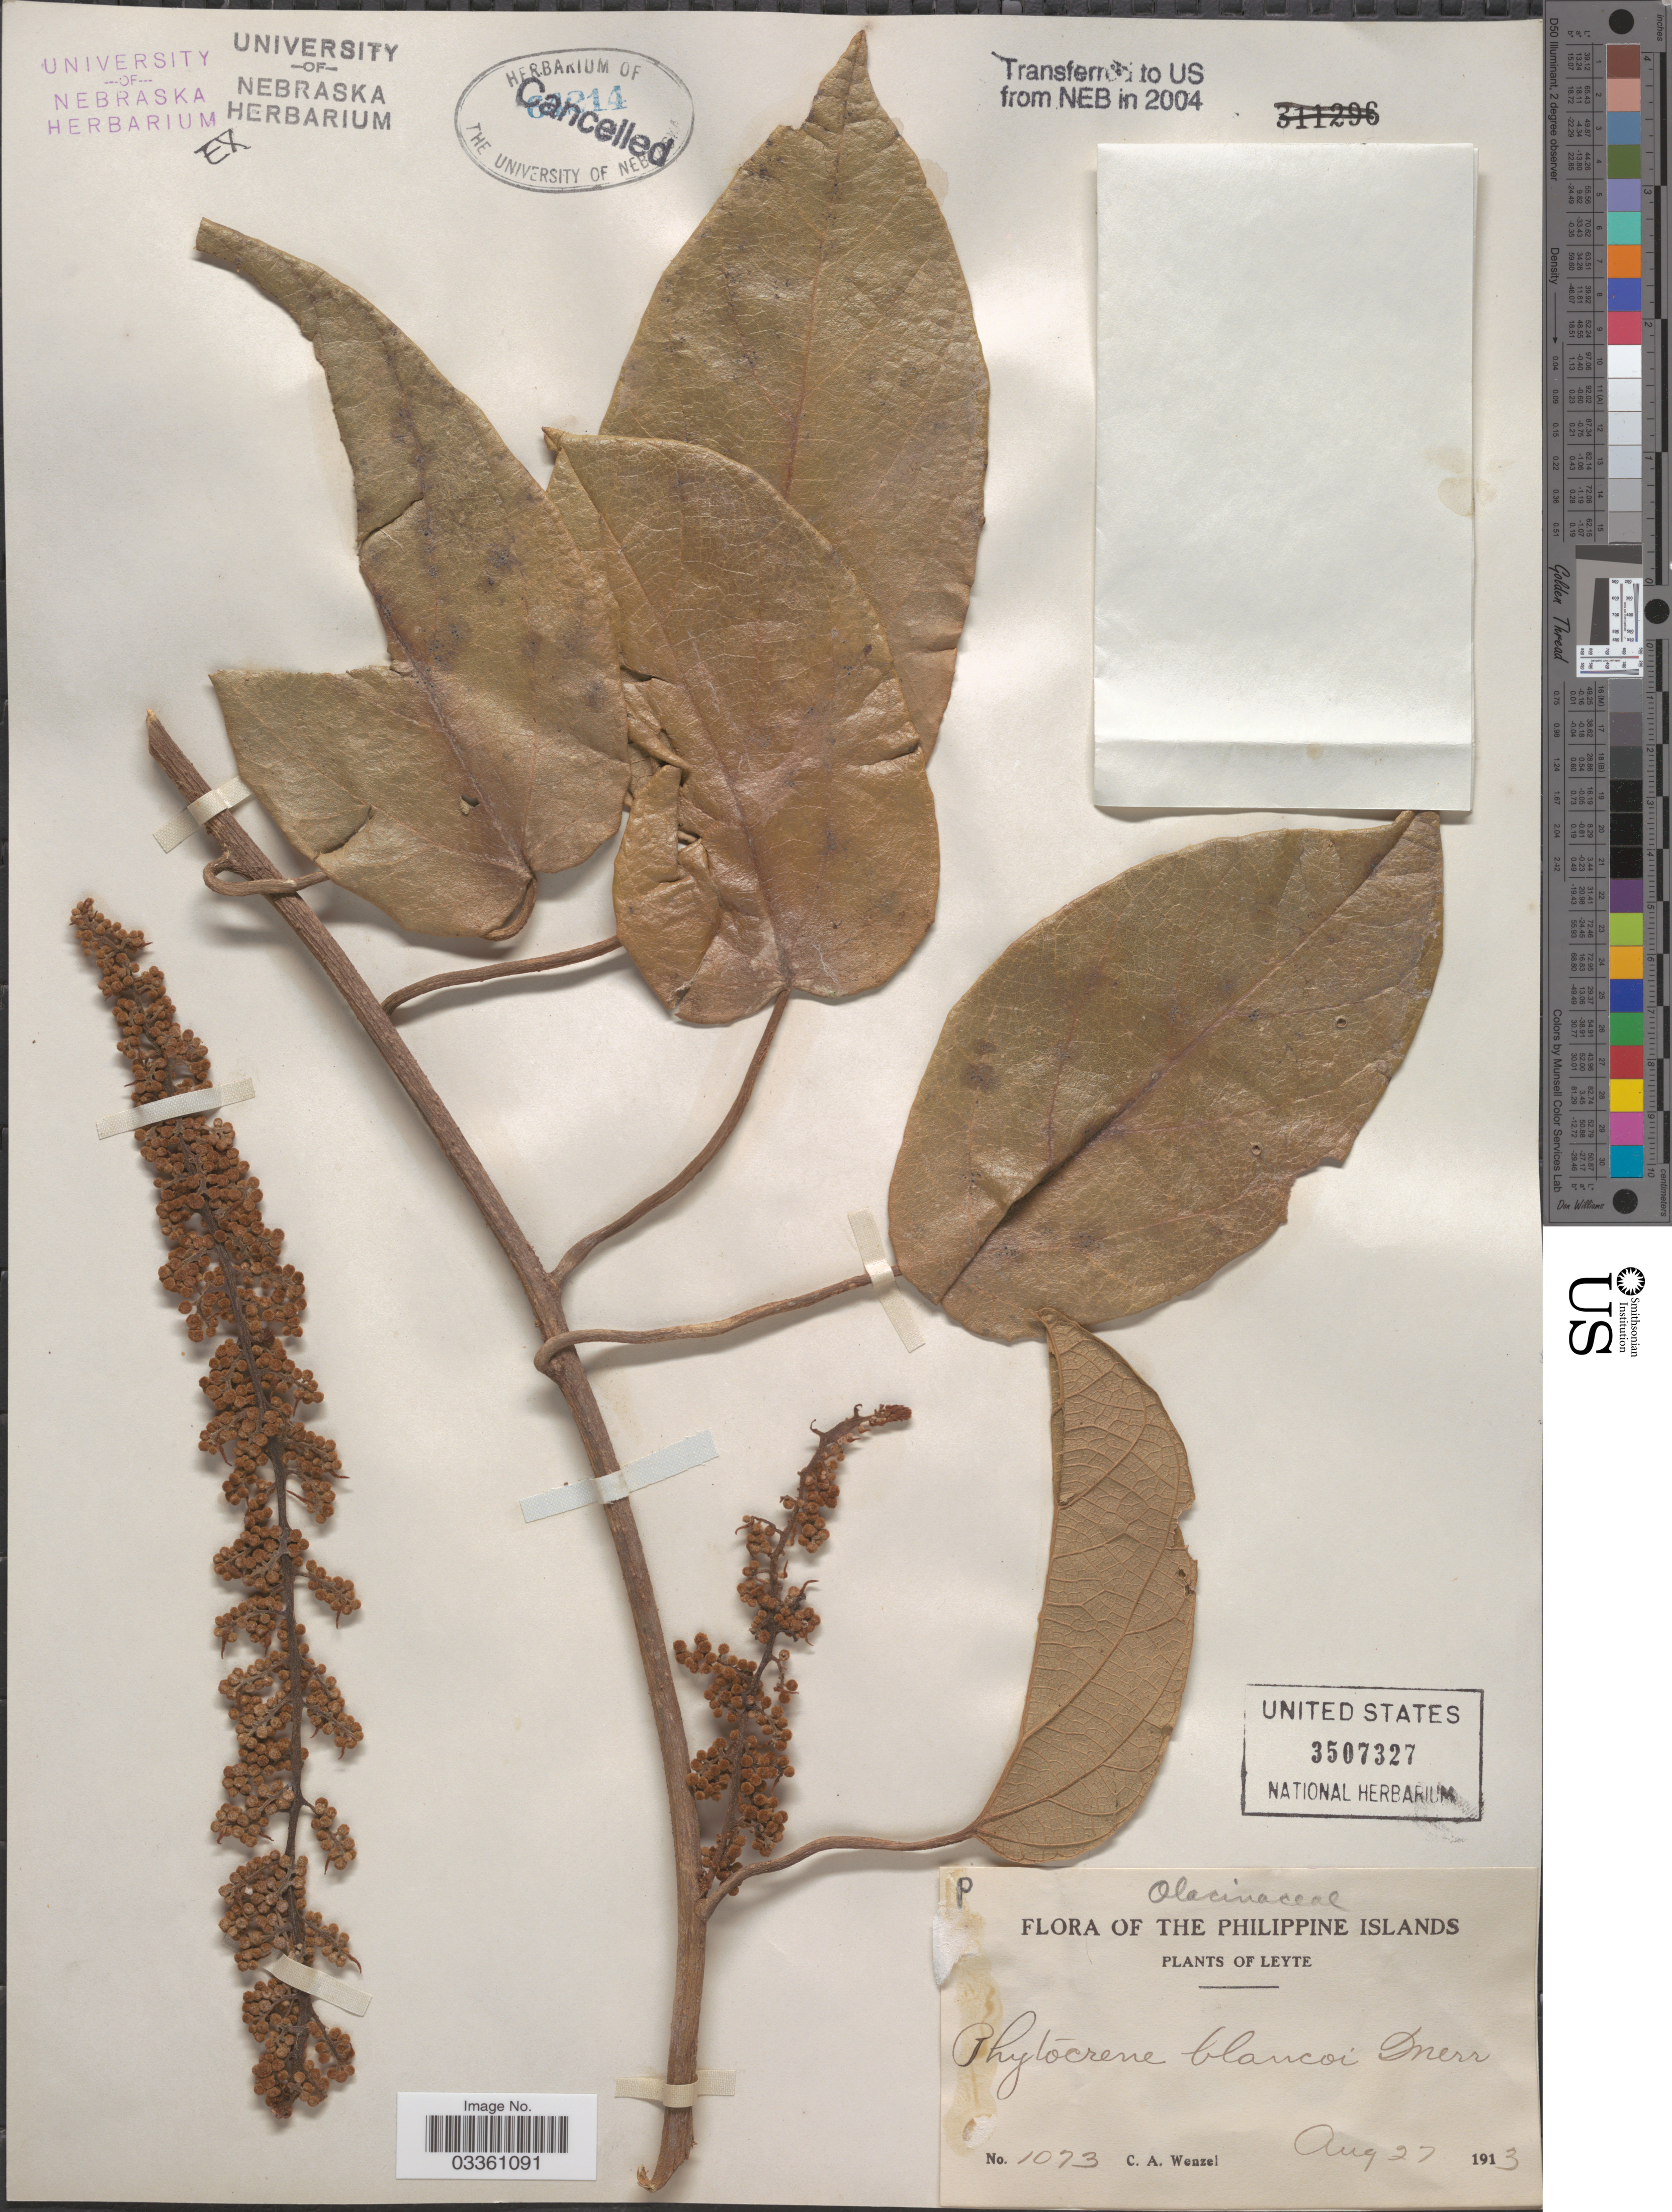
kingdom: Plantae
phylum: Tracheophyta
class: Magnoliopsida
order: Icacinales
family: Icacinaceae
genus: Phytocrene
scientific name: Phytocrene macrophylla var. macrophylla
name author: (Blume) Blume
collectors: C. Wenzel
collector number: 1073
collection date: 1913-08-27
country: Philippines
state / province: Eastern Visayas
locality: The Philippine Islands. Leyte.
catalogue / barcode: US 3507327